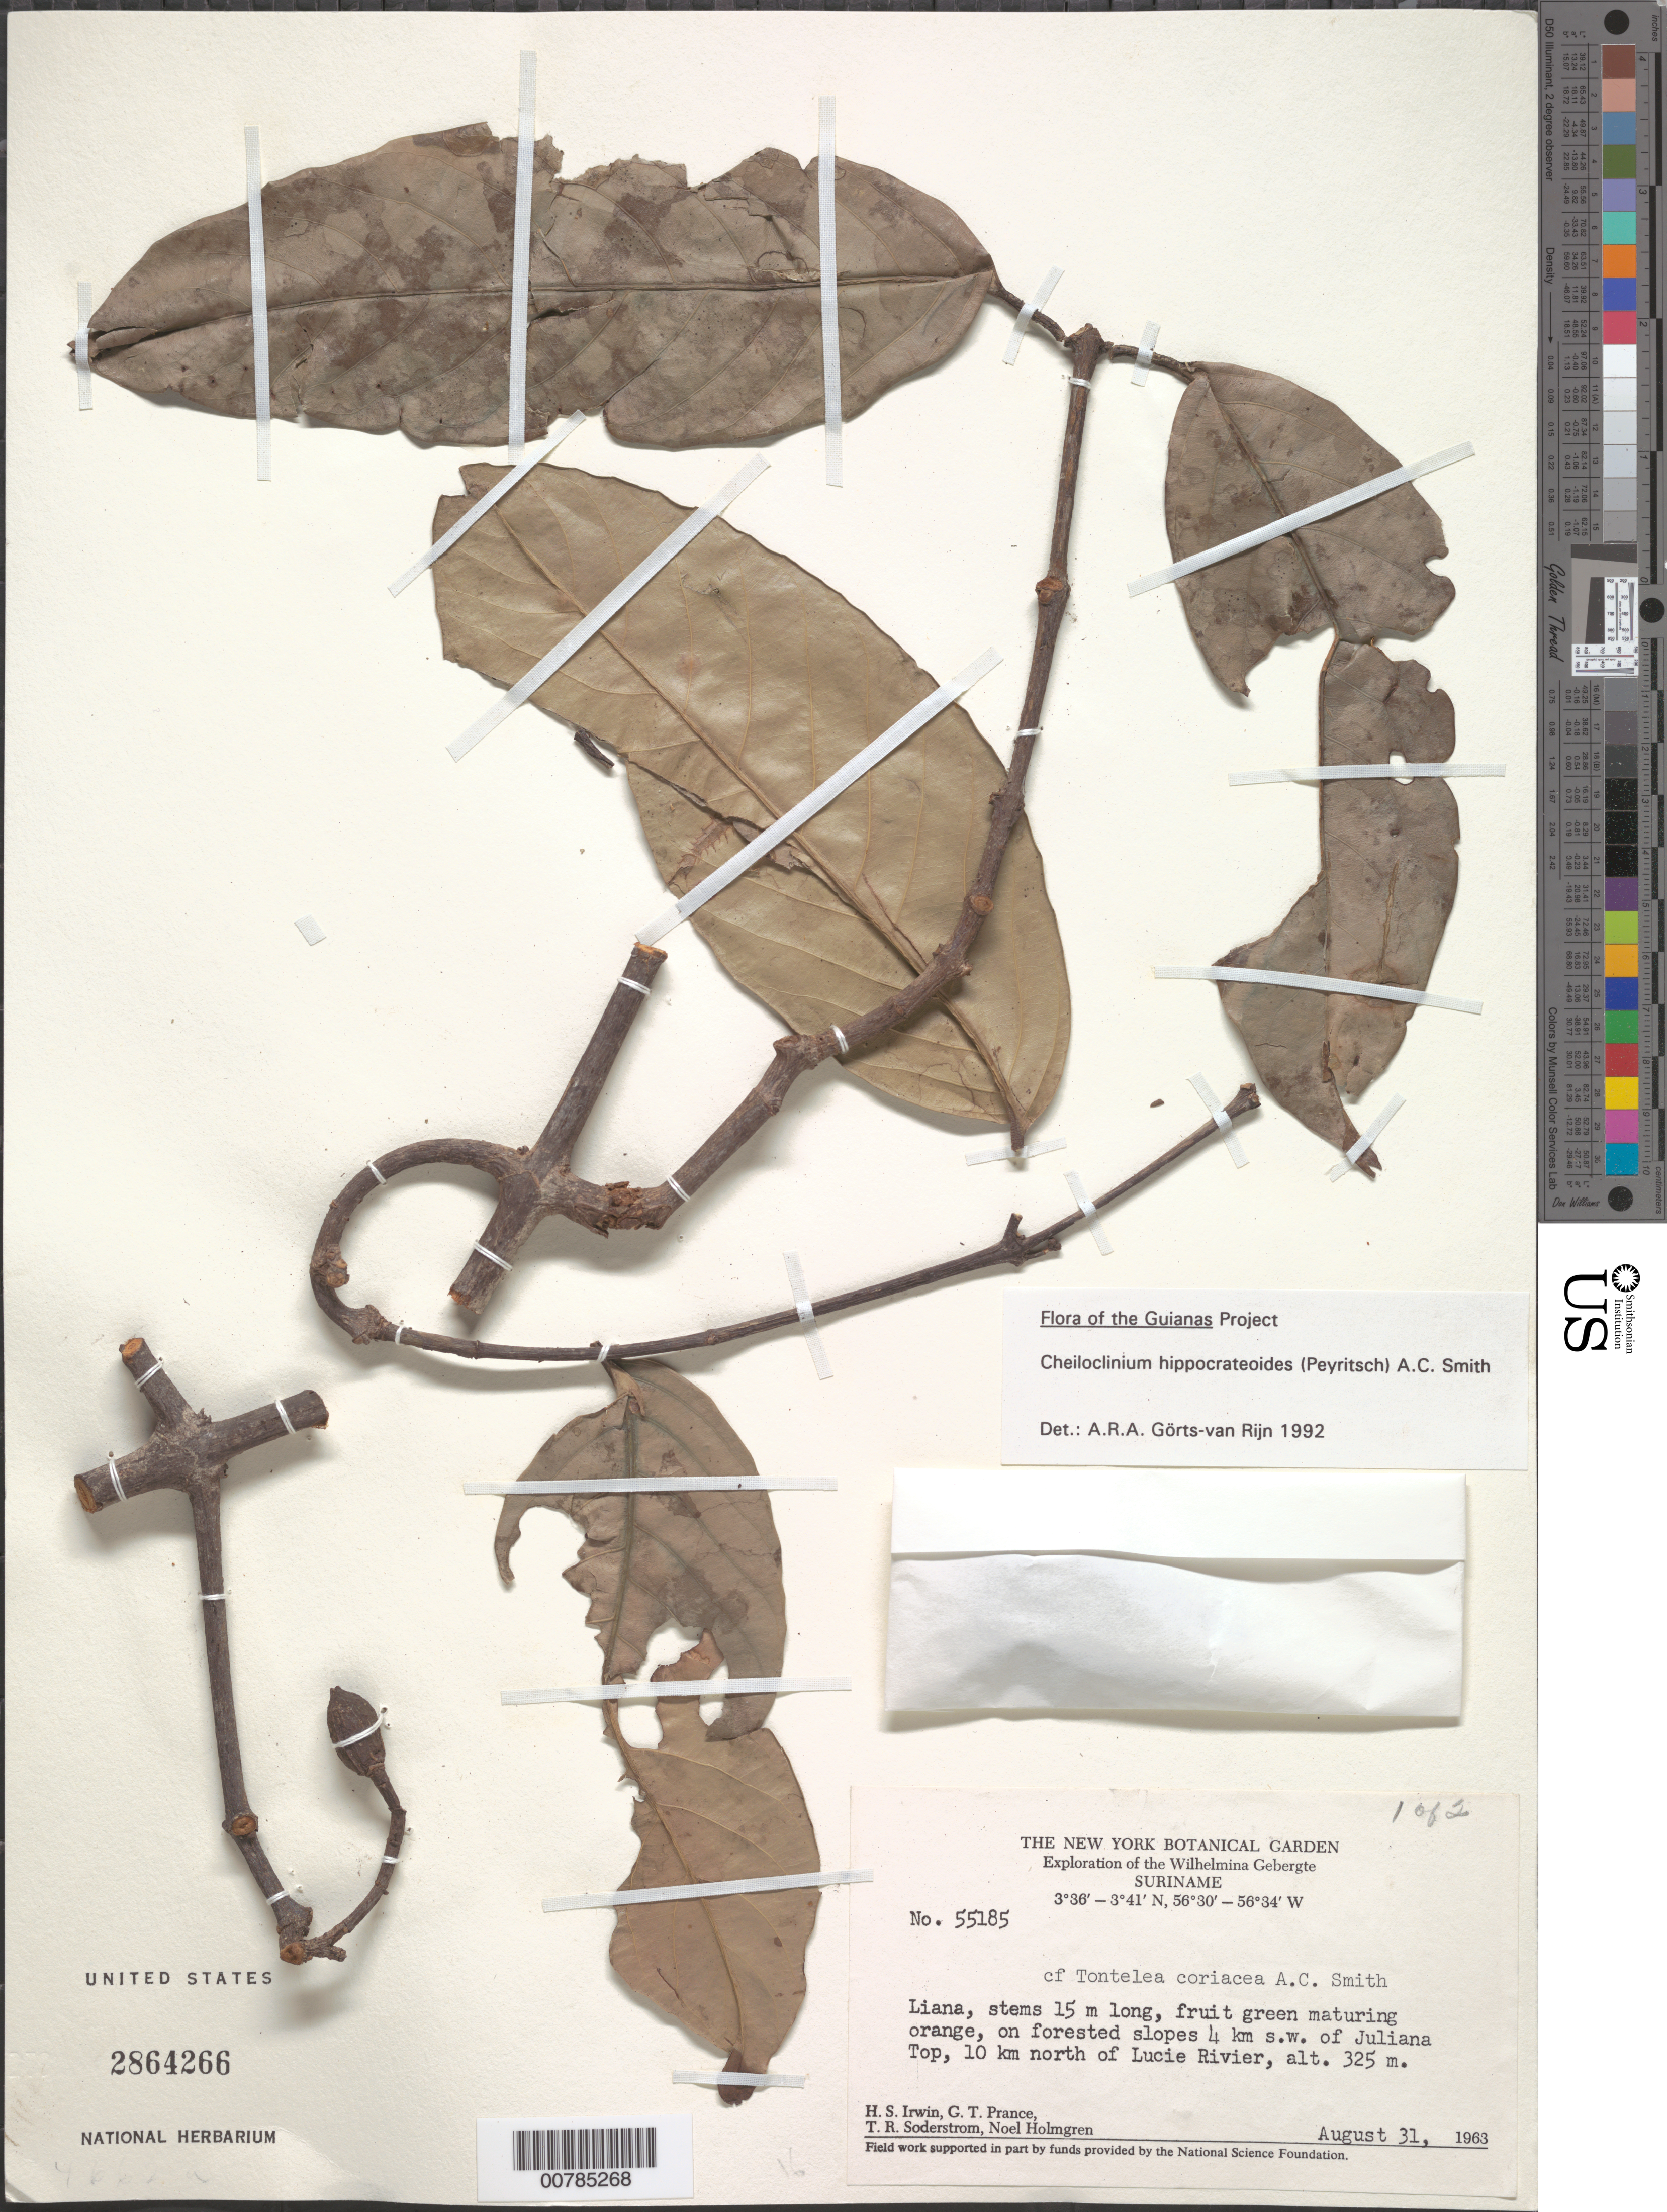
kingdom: Plantae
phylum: Tracheophyta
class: Magnoliopsida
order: Celastrales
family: Celastraceae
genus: Cheiloclinium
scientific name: Cheiloclinium hippocrateoides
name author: (Peyr.) A.C. Sm.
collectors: H. Irwin, G. T. Prance, T. R. Soderstrom & N. H. Holmgren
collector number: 55185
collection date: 1963-08-31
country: Suriname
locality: Wilhelmina Gebergte, on forested slopes 4 km s.w. of Juliana Top, 10 km north of Lucie River.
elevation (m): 325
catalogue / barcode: US 2864266